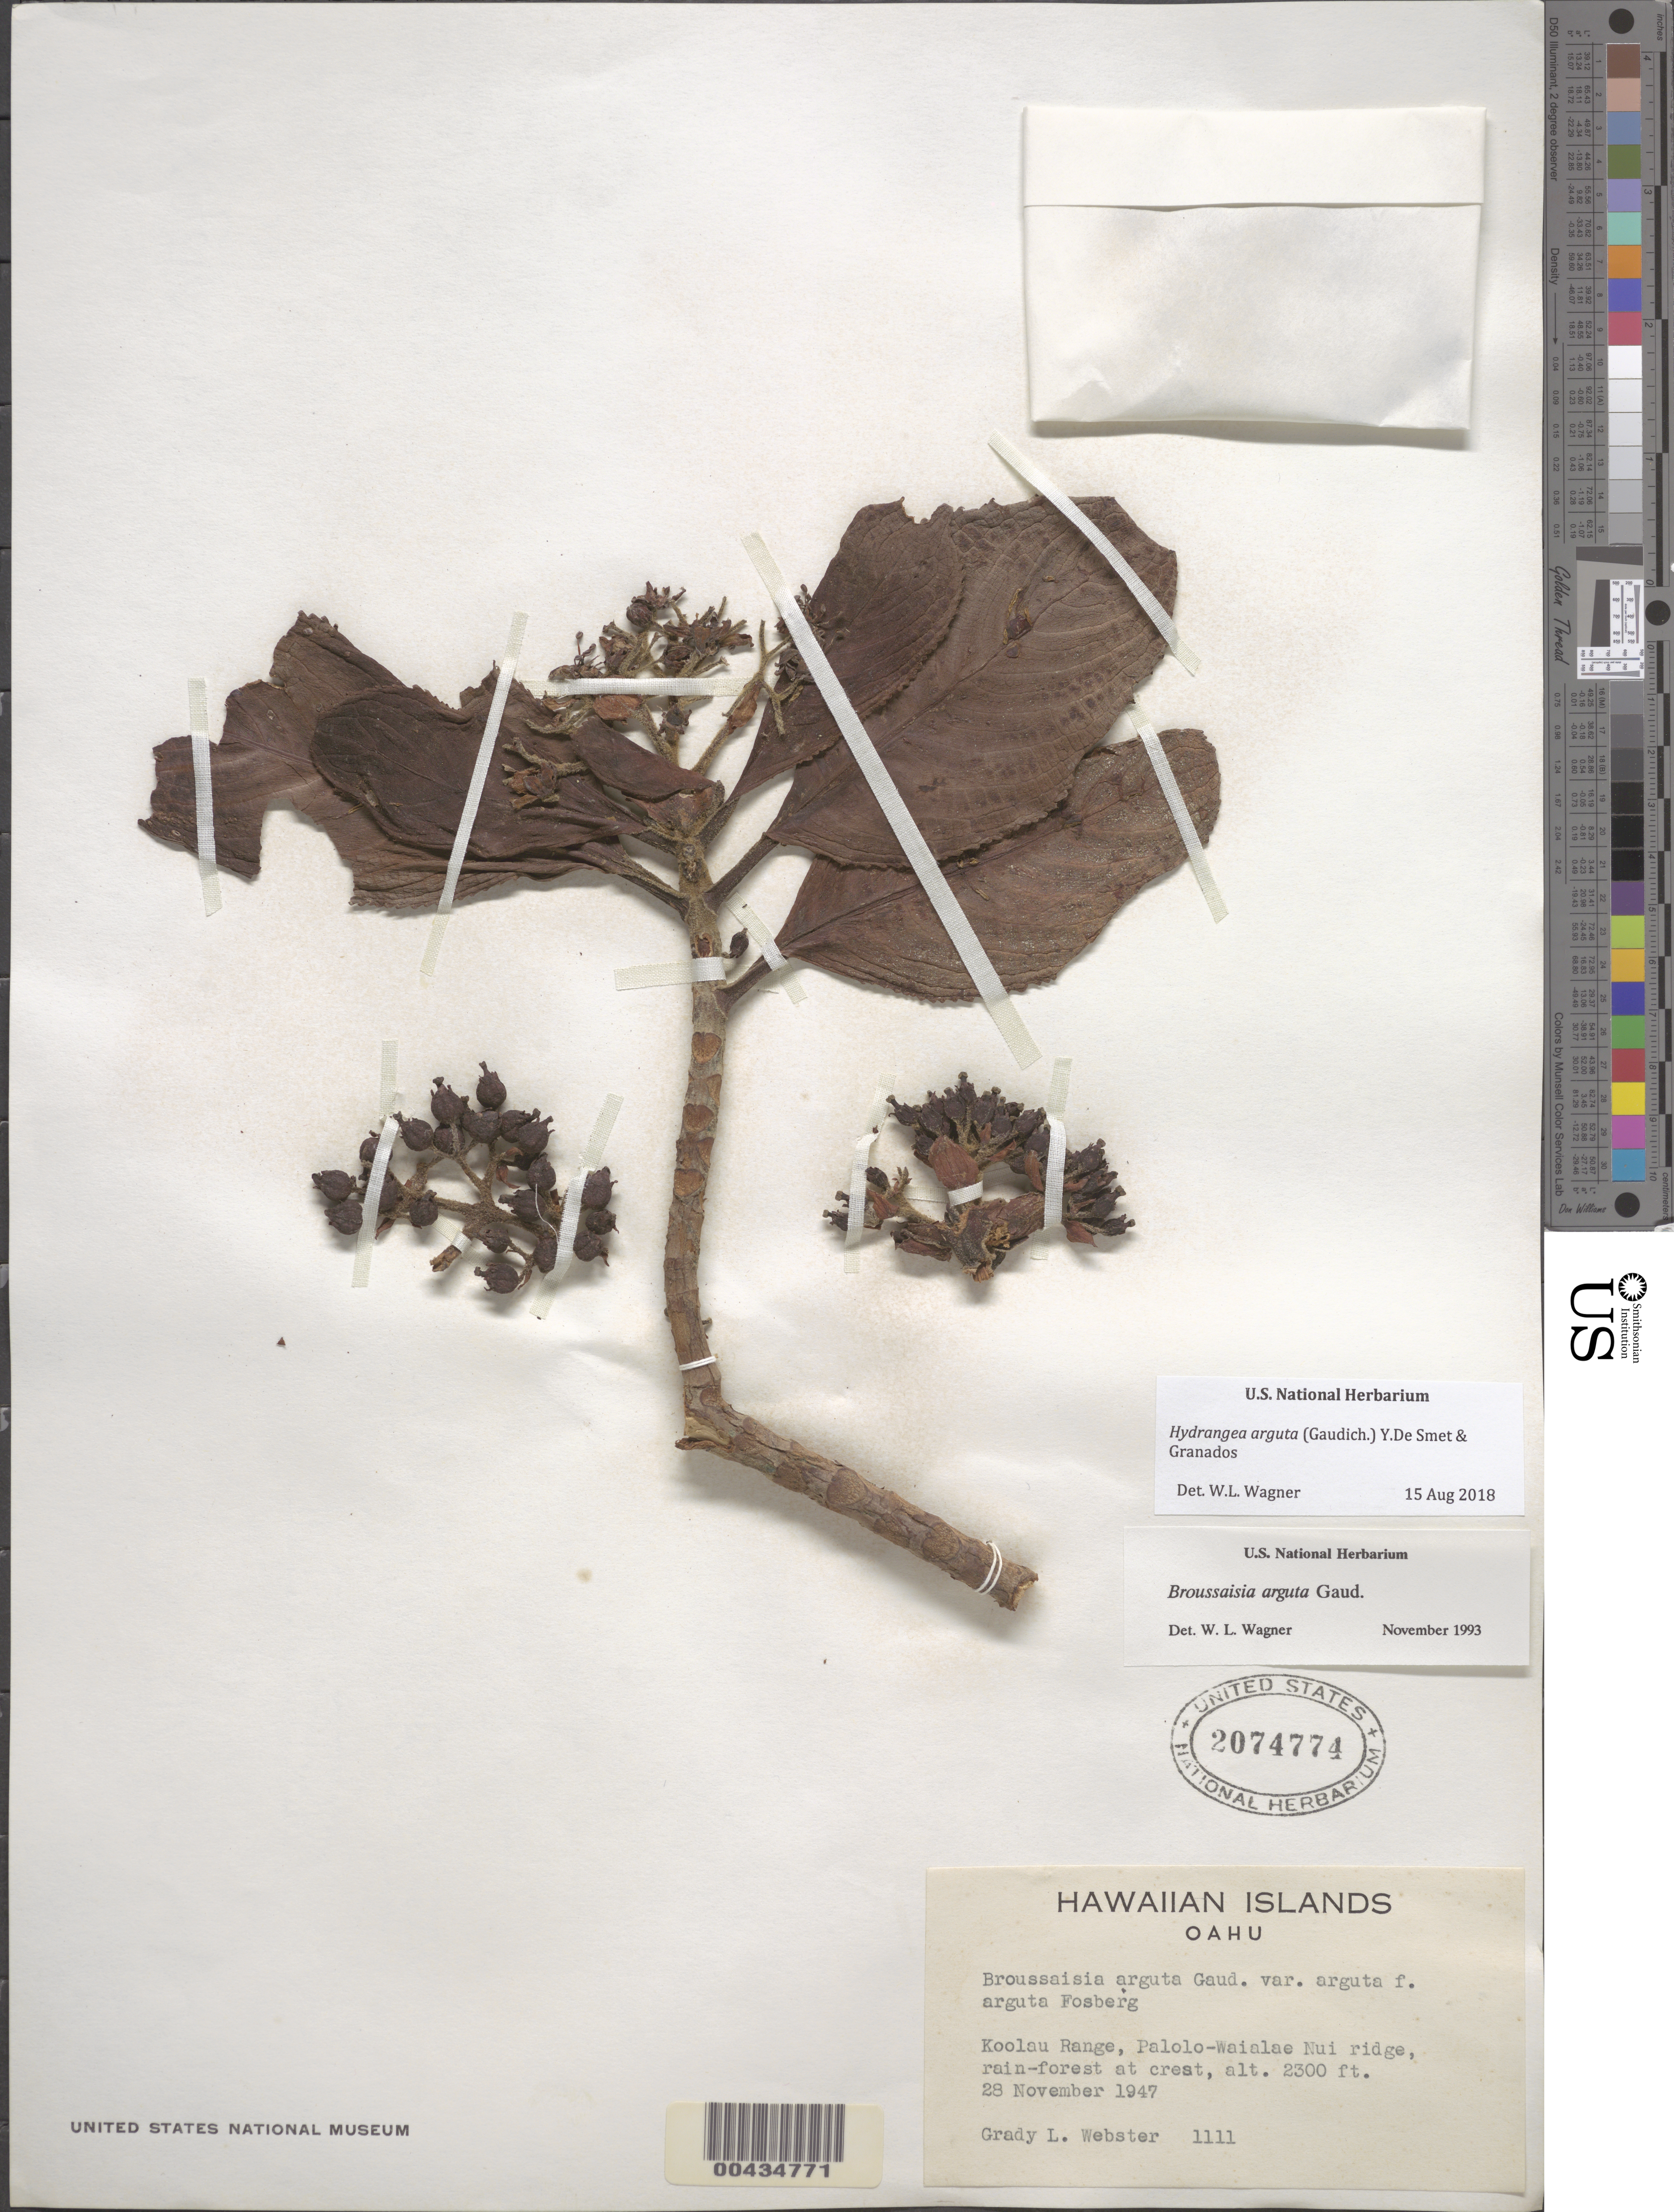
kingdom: Plantae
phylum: Tracheophyta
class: Magnoliopsida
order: Cornales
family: Hydrangeaceae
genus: Hydrangea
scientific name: Hydrangea arguta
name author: (Gaudich.) Y. De Smet & C. Granados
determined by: Wagner, W. L., (BOT), Smithsonian Institution - National Museum of Natural History (UNITED STATES)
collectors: G. L. Webster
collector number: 1111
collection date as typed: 28 Nov 1947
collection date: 1947-11-28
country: United States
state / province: Hawaii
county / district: Honolulu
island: Oahu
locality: Koolau Range, Palolo-Waialae Nui ridge.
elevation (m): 701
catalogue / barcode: US 2074774